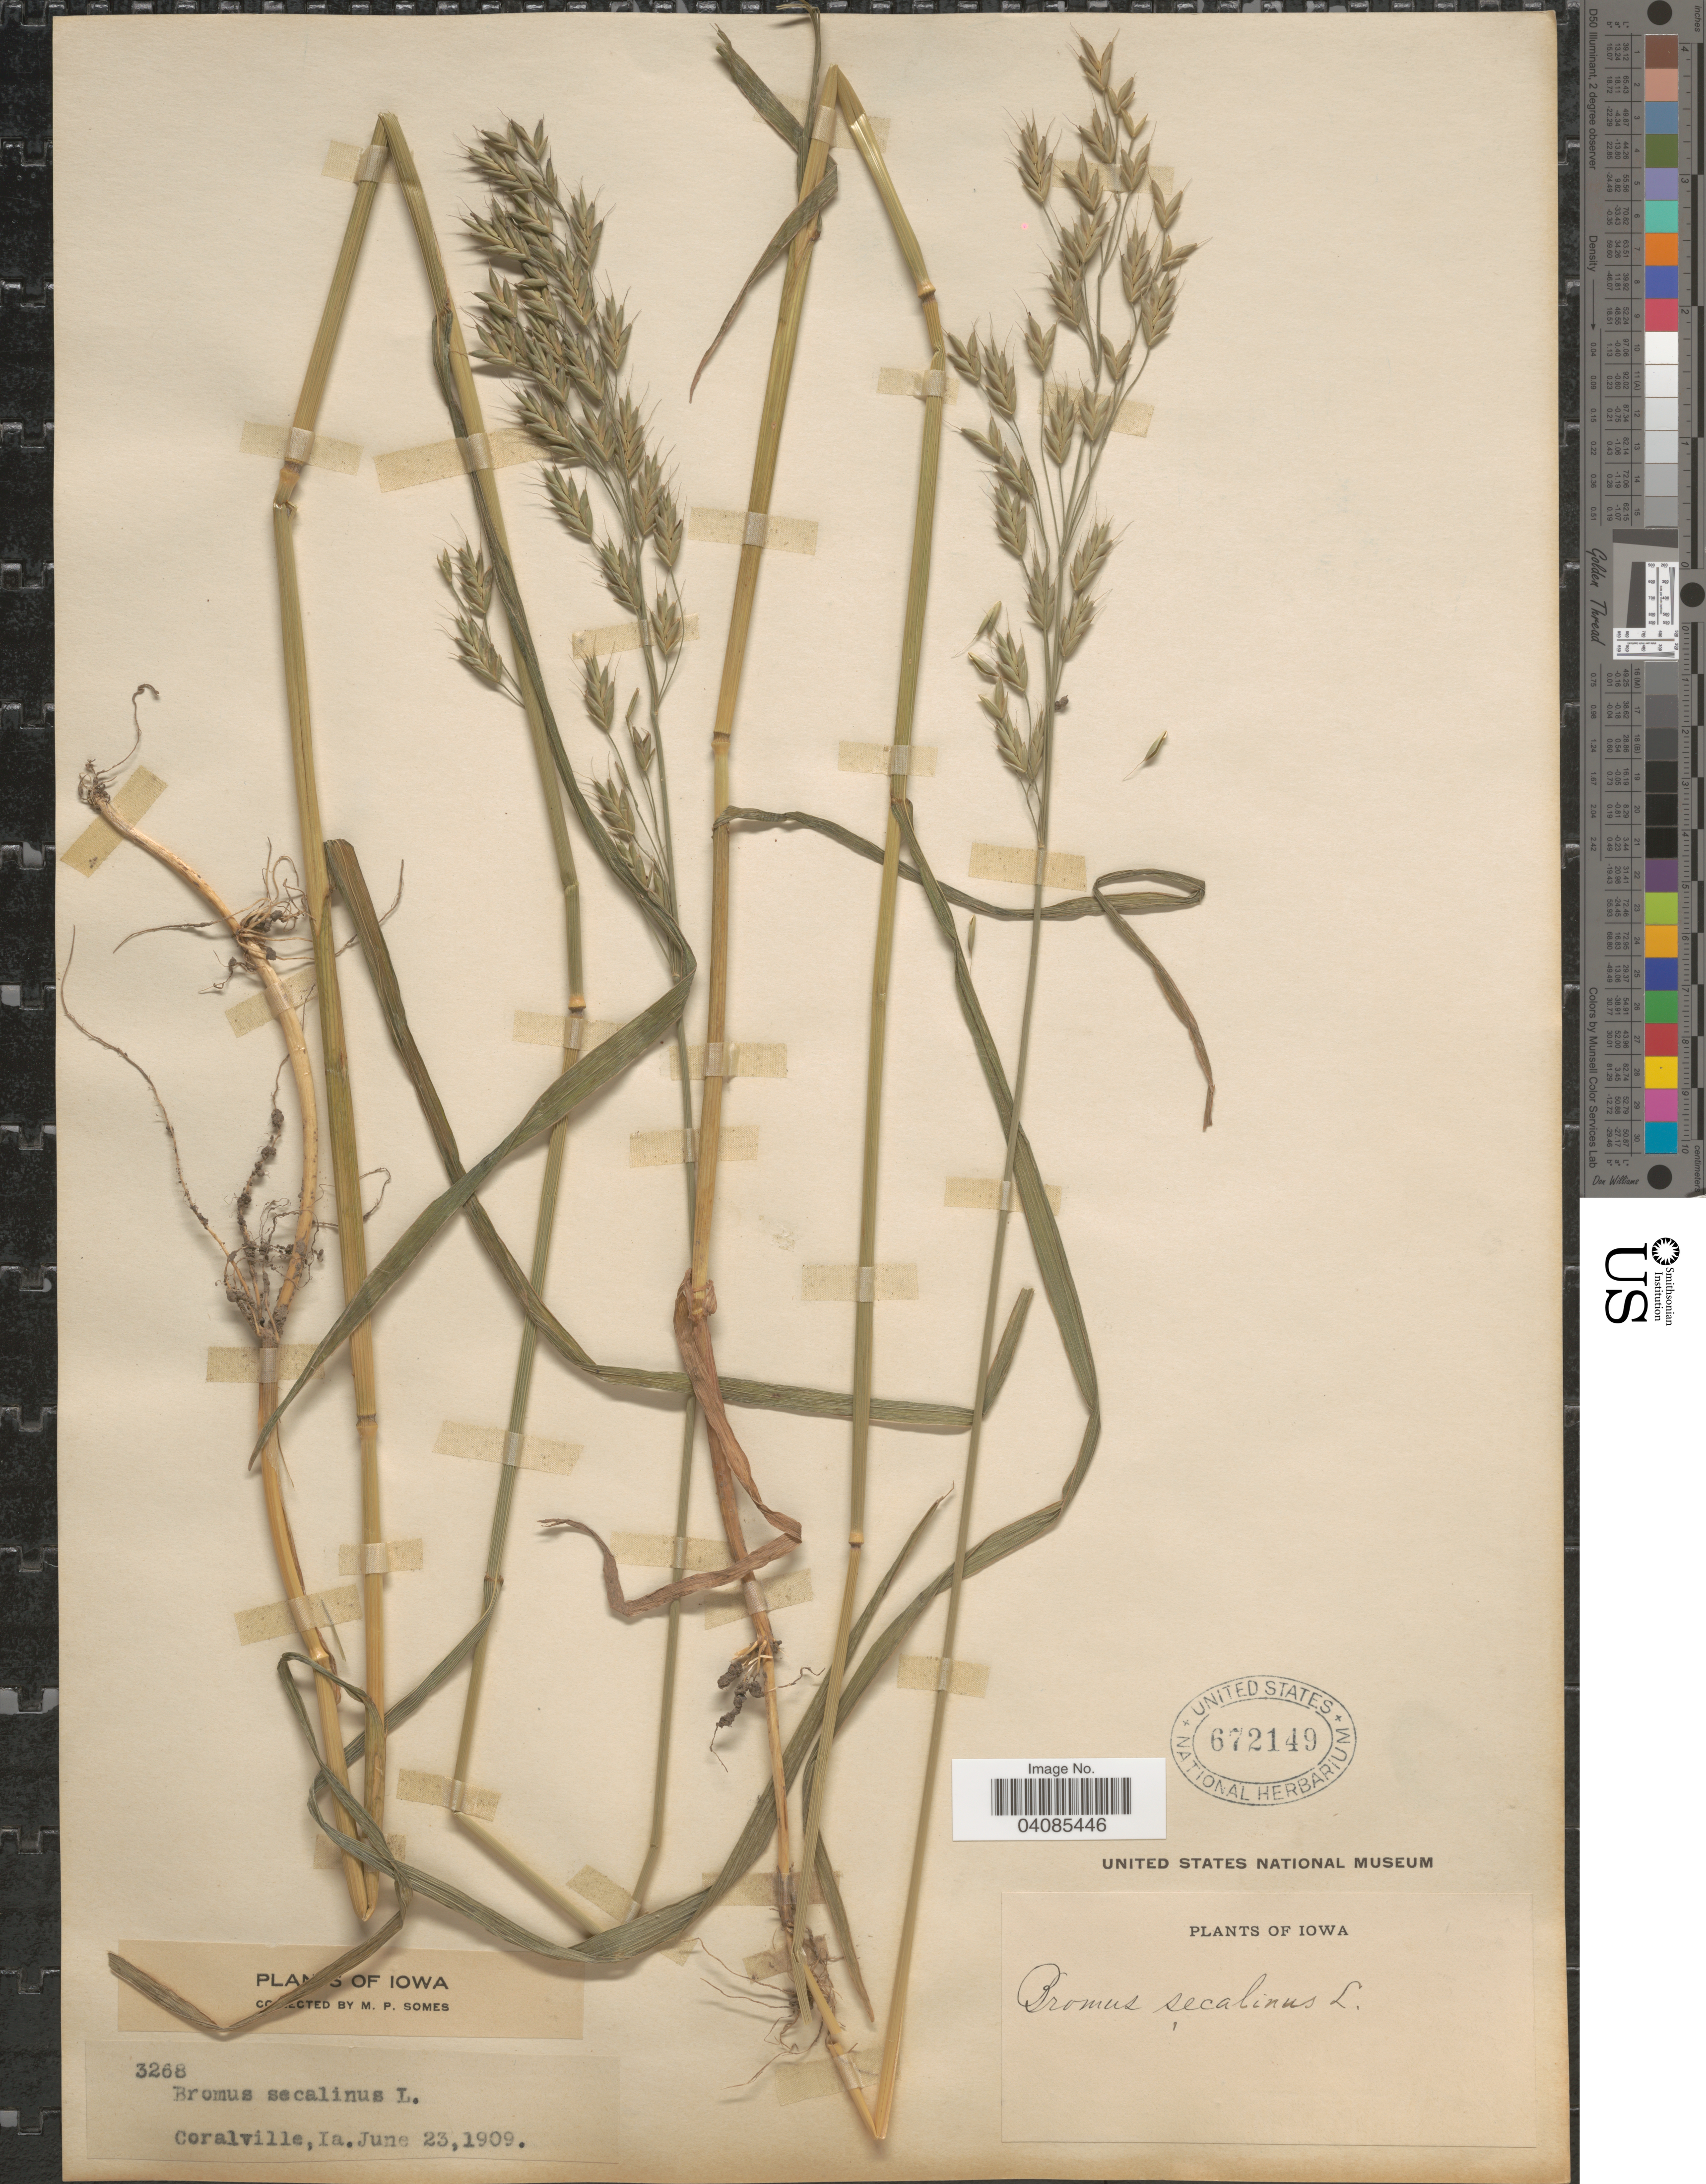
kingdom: Plantae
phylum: Tracheophyta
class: Liliopsida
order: Poales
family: Poaceae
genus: Bromus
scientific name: Bromus secalinus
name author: L.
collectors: M. Somes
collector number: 3268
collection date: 1909-06-23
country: United States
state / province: Iowa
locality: Coralville.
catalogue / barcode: US 672149